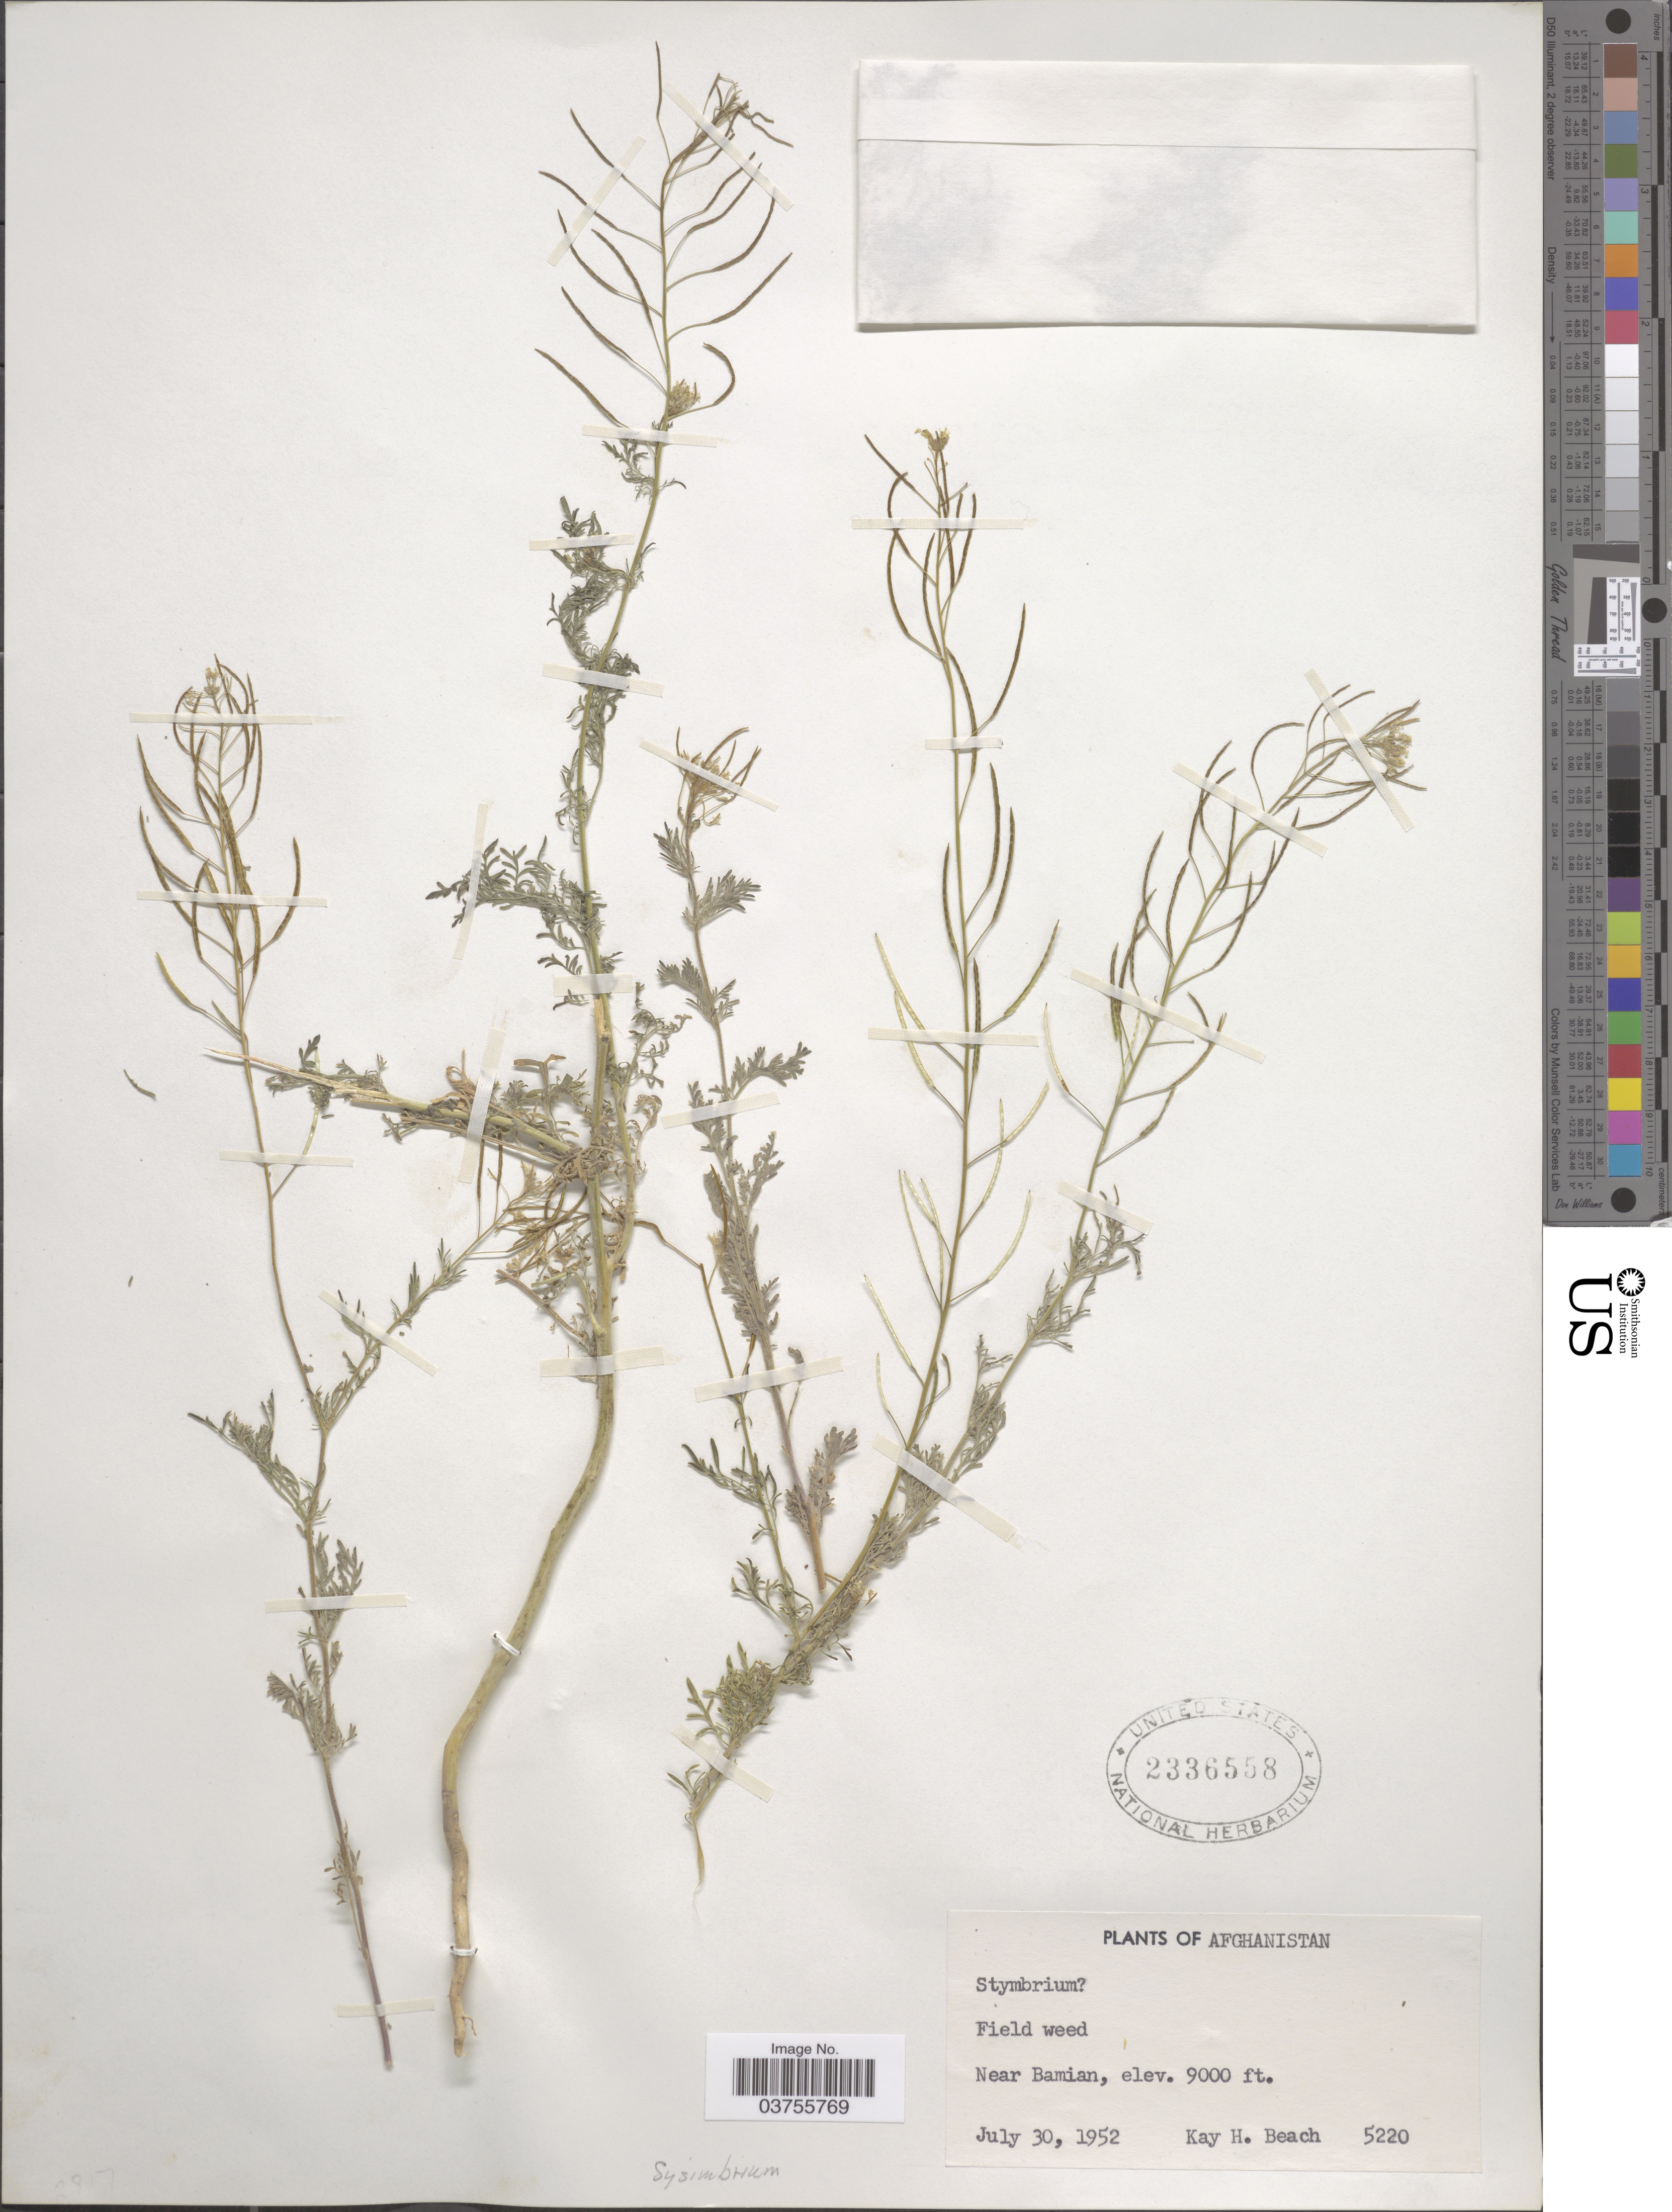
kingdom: Plantae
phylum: Tracheophyta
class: Magnoliopsida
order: Brassicales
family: Brassicaceae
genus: Sophia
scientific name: Sophia sophia (L.) Britton nom. illeg. (tautonym)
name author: (L.) Britton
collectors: K. H. Beach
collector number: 5220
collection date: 1952-07-30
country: Afghanistan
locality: Near Bamian.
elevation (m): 2743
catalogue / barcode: US 2336558